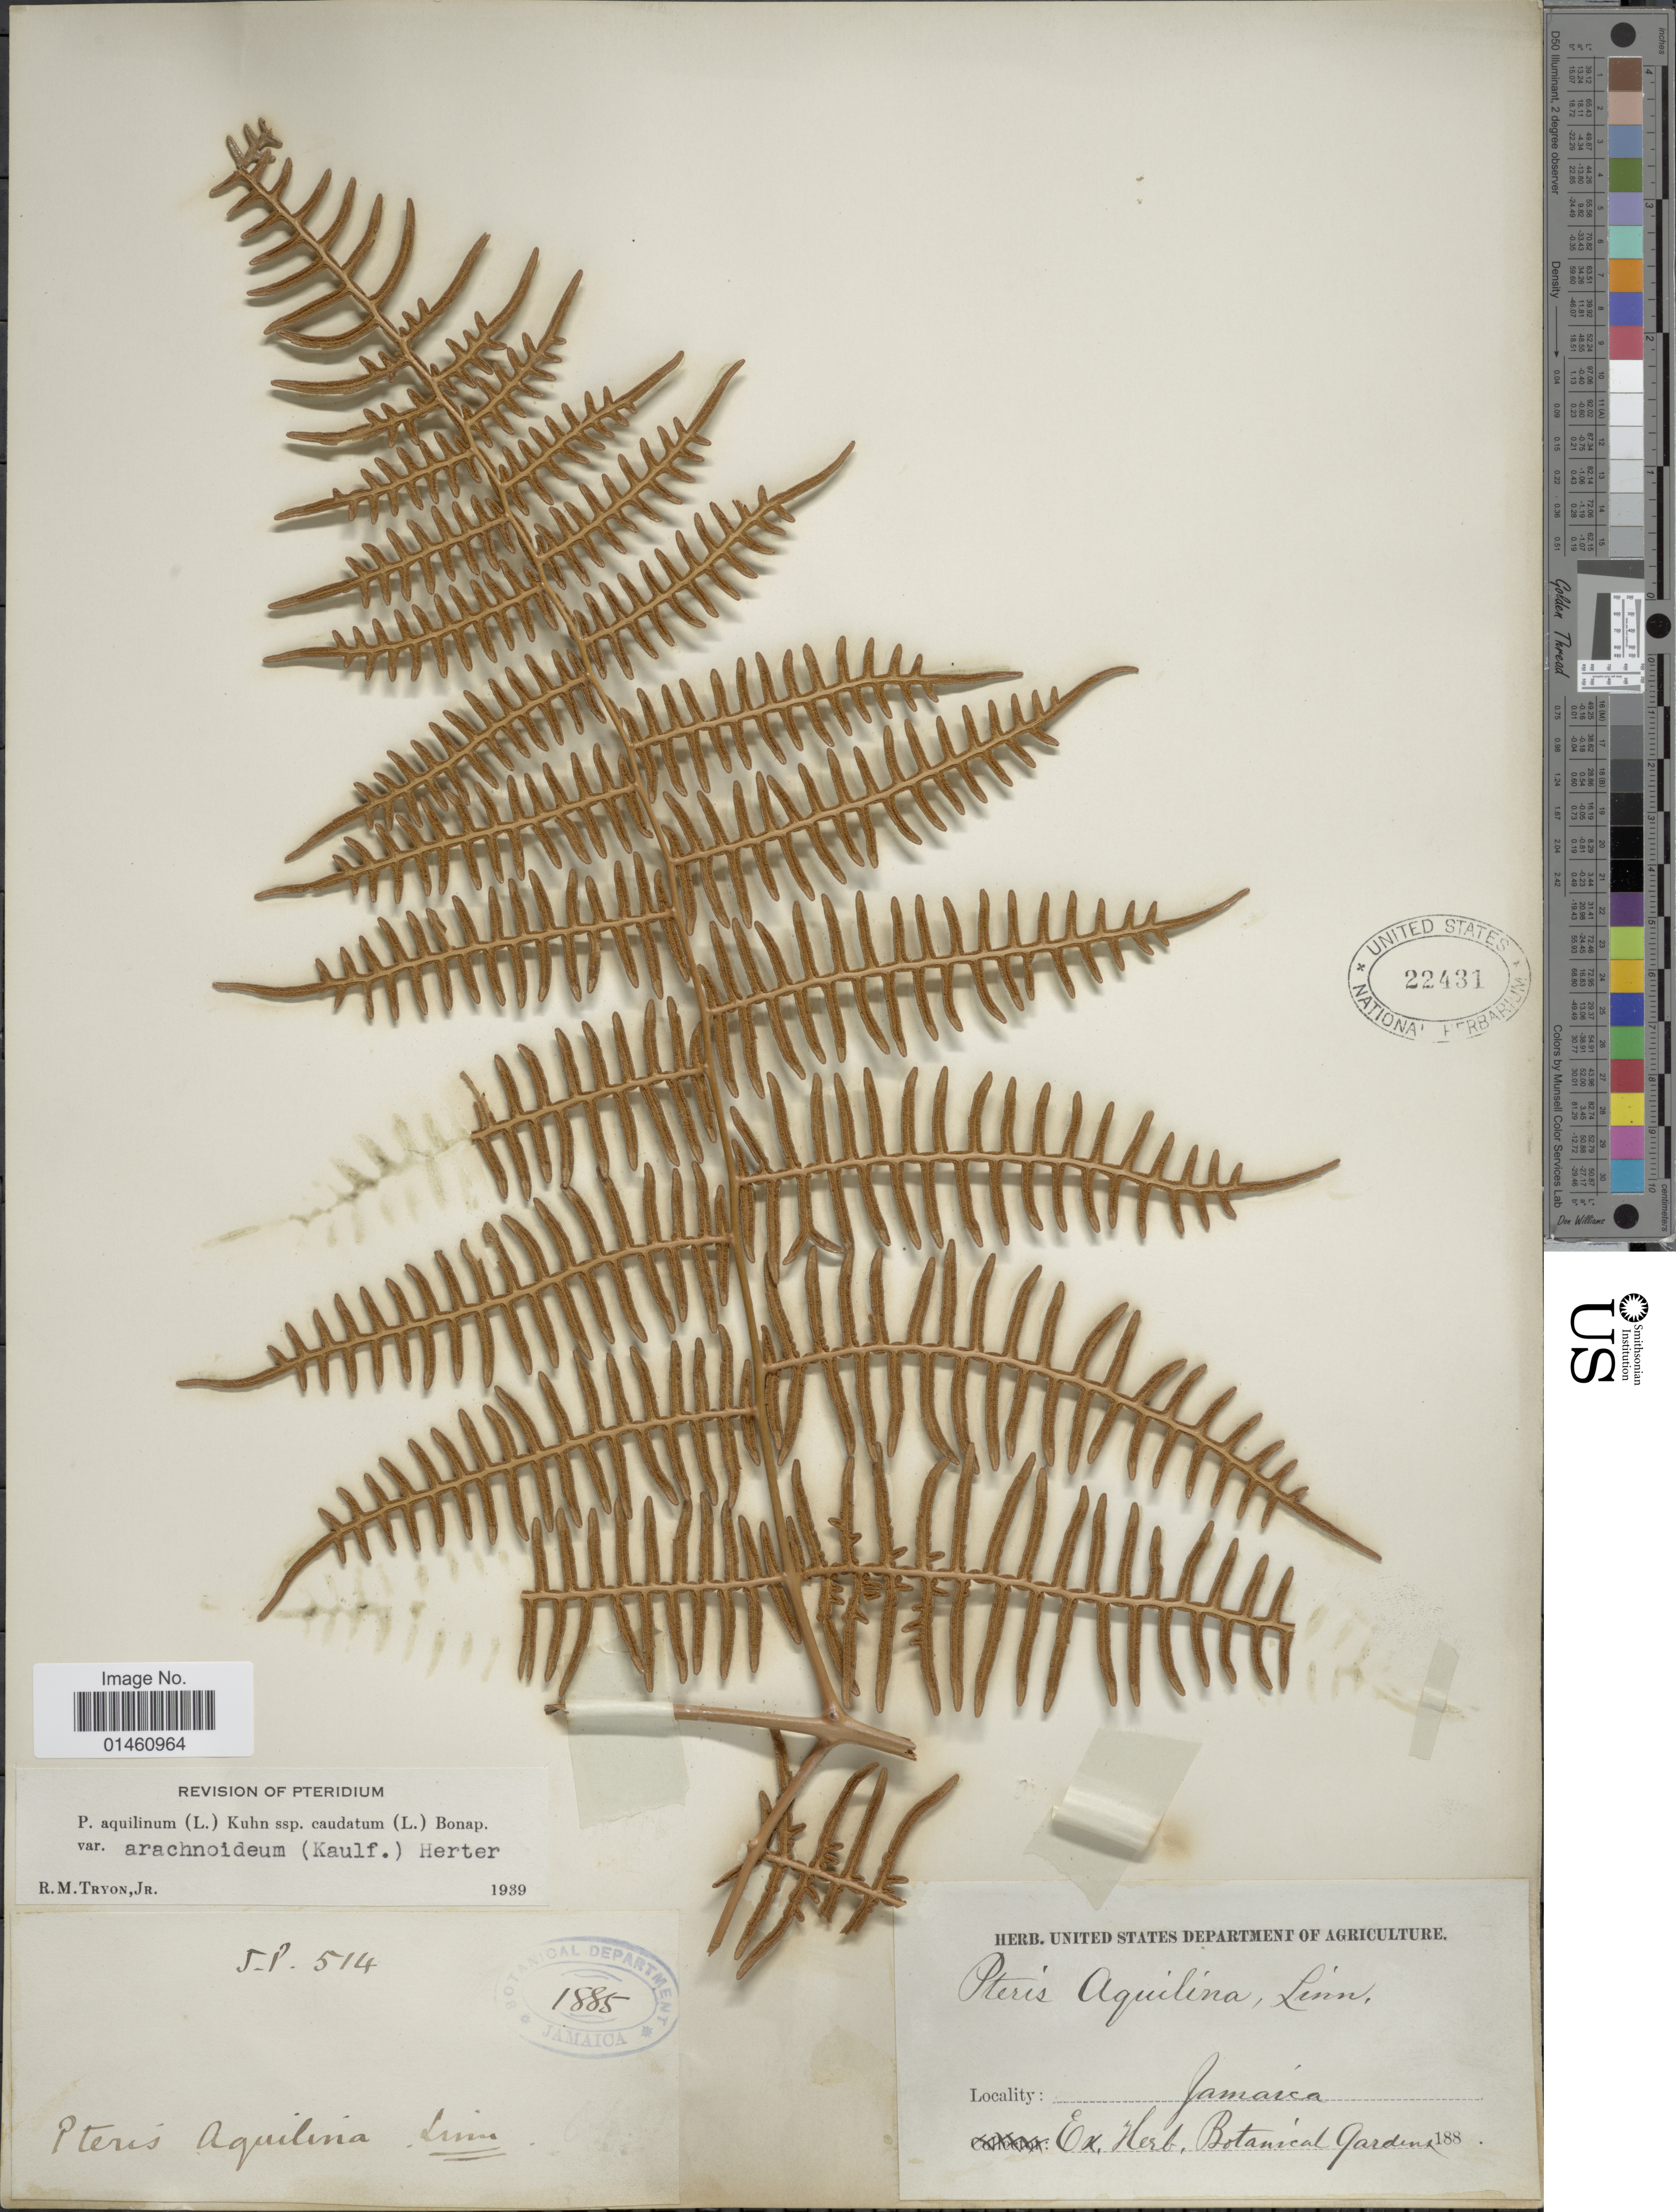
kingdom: Plantae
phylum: Tracheophyta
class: Polypodiopsida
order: Polypodiales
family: Dennstaedtiaceae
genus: Pteridium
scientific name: Pteridium aquilinum var. arachnoideum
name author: (Kaulf.) Herter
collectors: ex herb. Bot. Gard.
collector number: S.P. 514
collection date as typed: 188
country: Jamaica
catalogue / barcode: US 22431